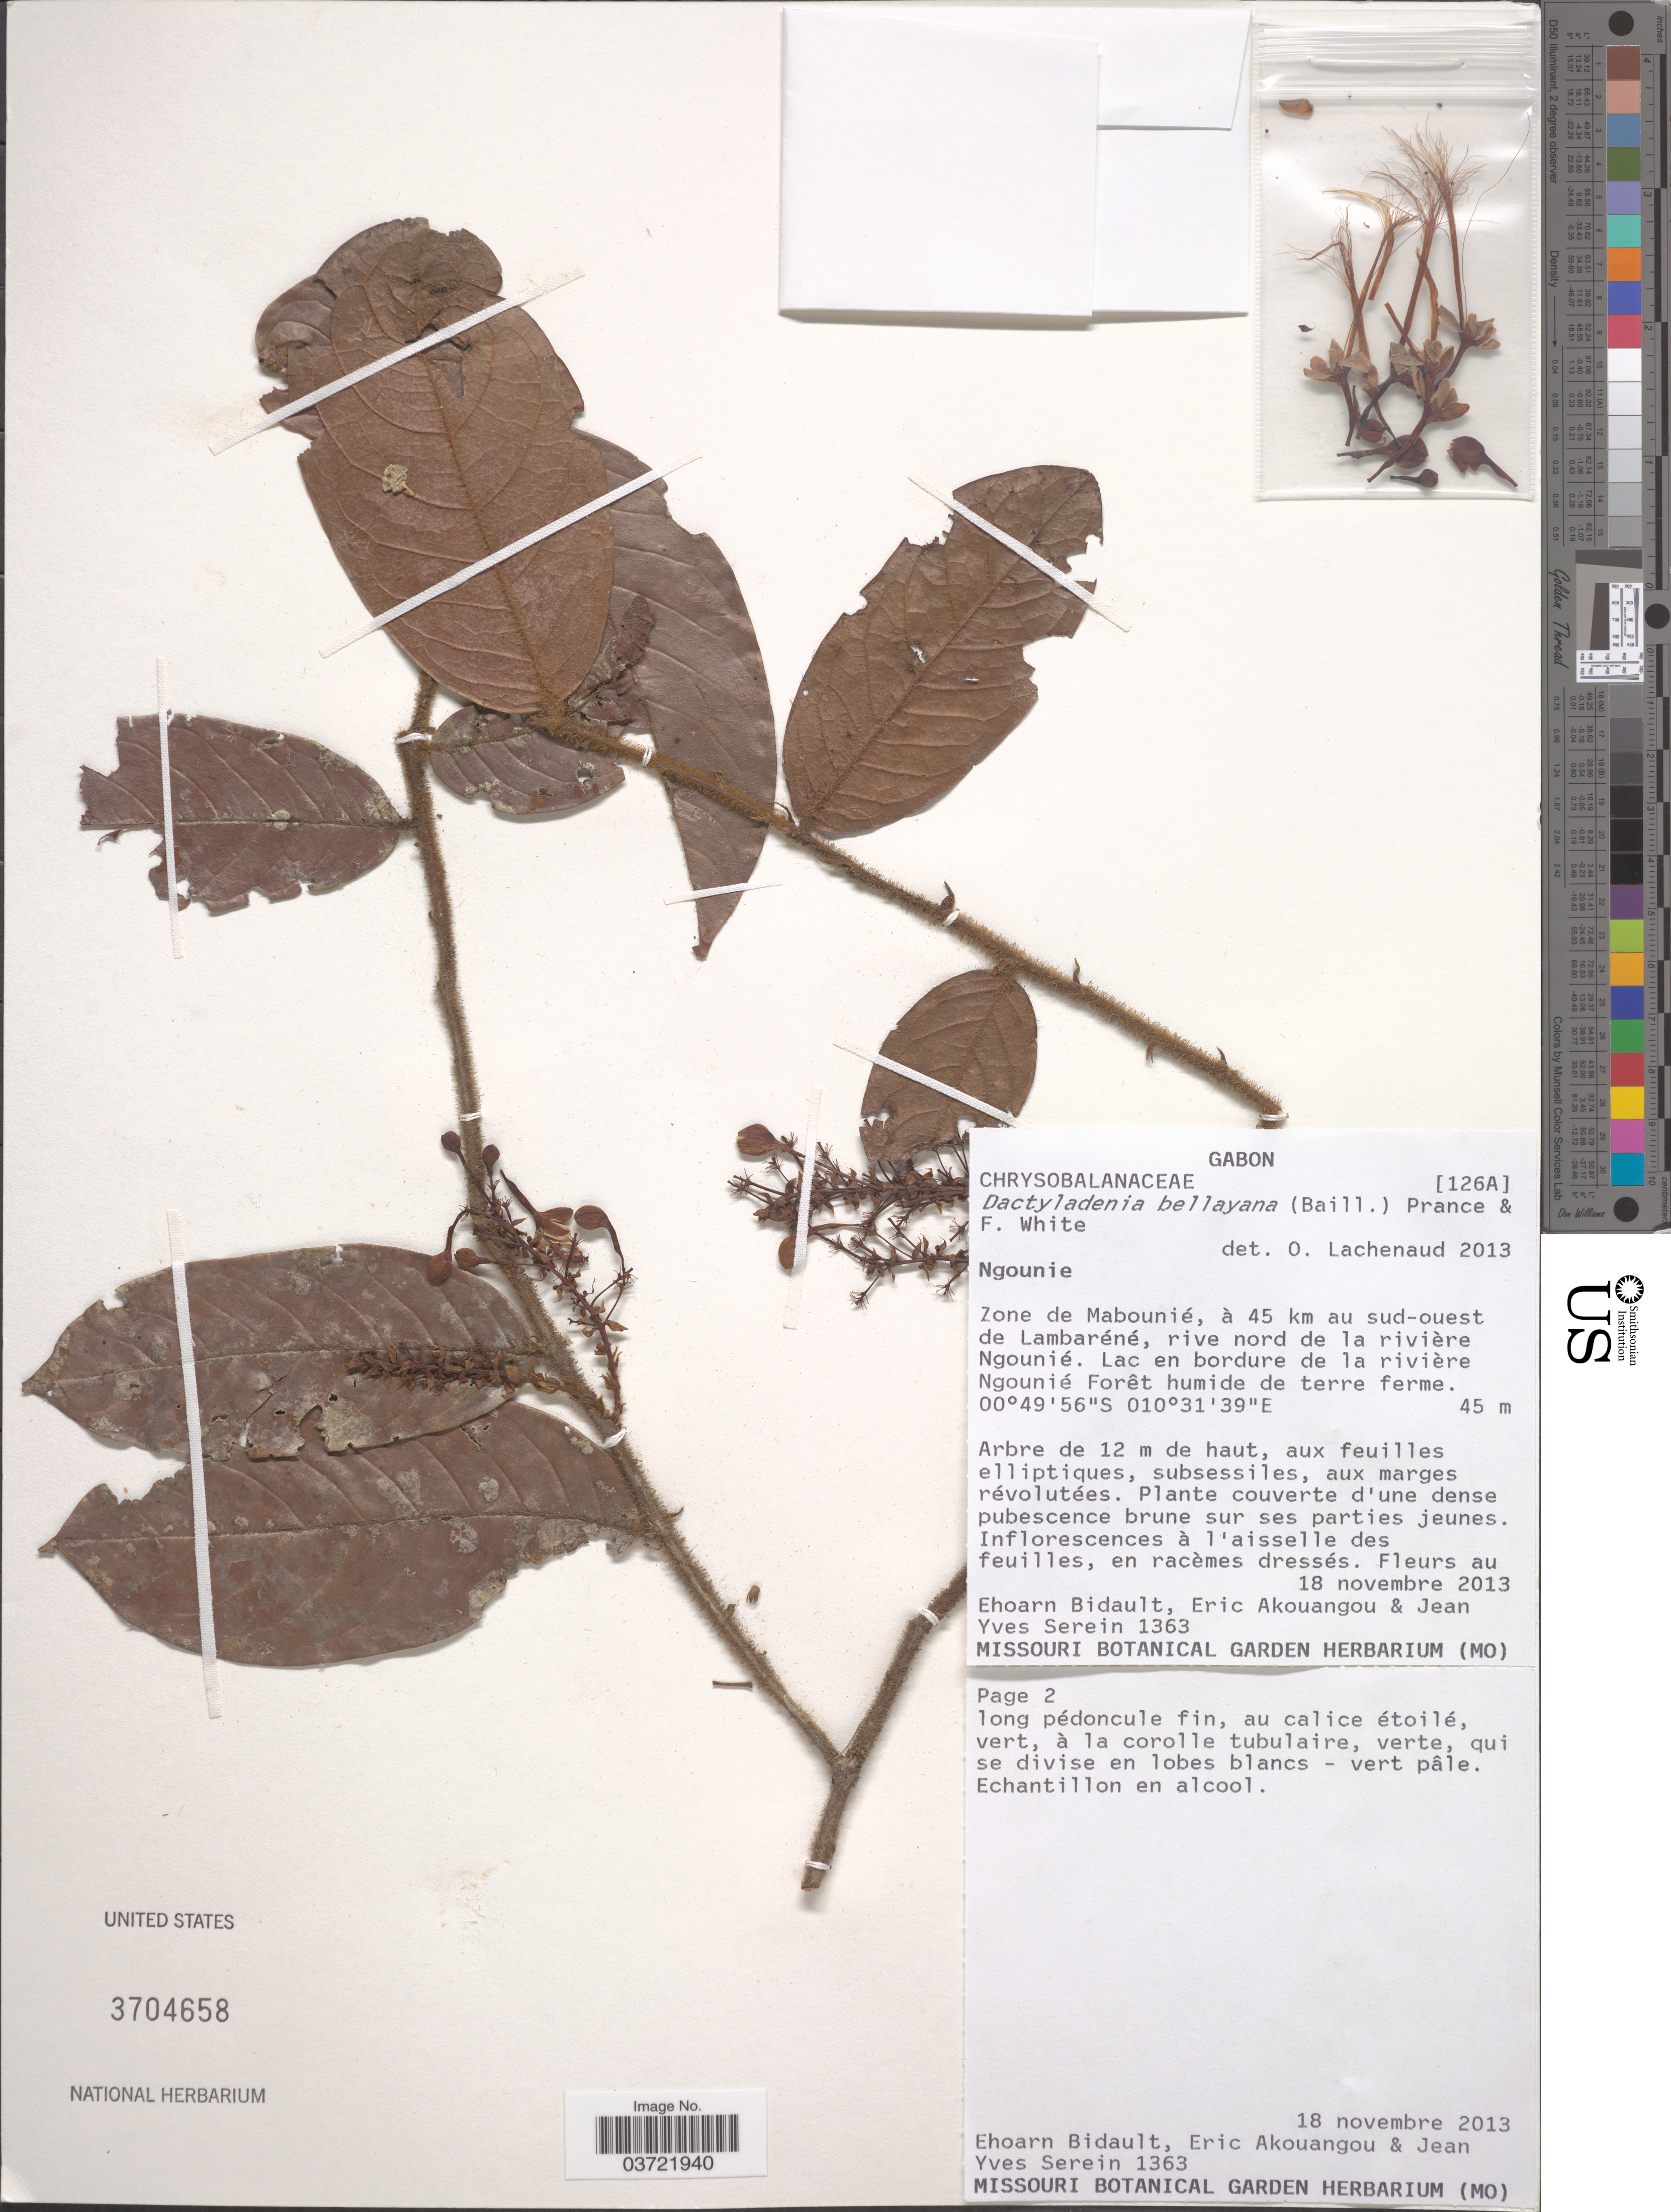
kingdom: Plantae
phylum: Tracheophyta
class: Magnoliopsida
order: Malpighiales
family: Chrysobalanaceae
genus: Dactyladenia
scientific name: Dactyladenia bellayana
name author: (Baill.) Prance & F. White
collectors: E. Bidault, E. Akouangou & J. Serein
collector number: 1363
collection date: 2013-11-18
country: Gabon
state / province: Ngounie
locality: Zone de Mabounié, à 45 km au sud-ouest de Lambaréné, rive nord de la rivière Ngounié. Lac en bordure de la rivière Ngounié Forêt humide de terre ferme.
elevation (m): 45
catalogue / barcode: US 3704658